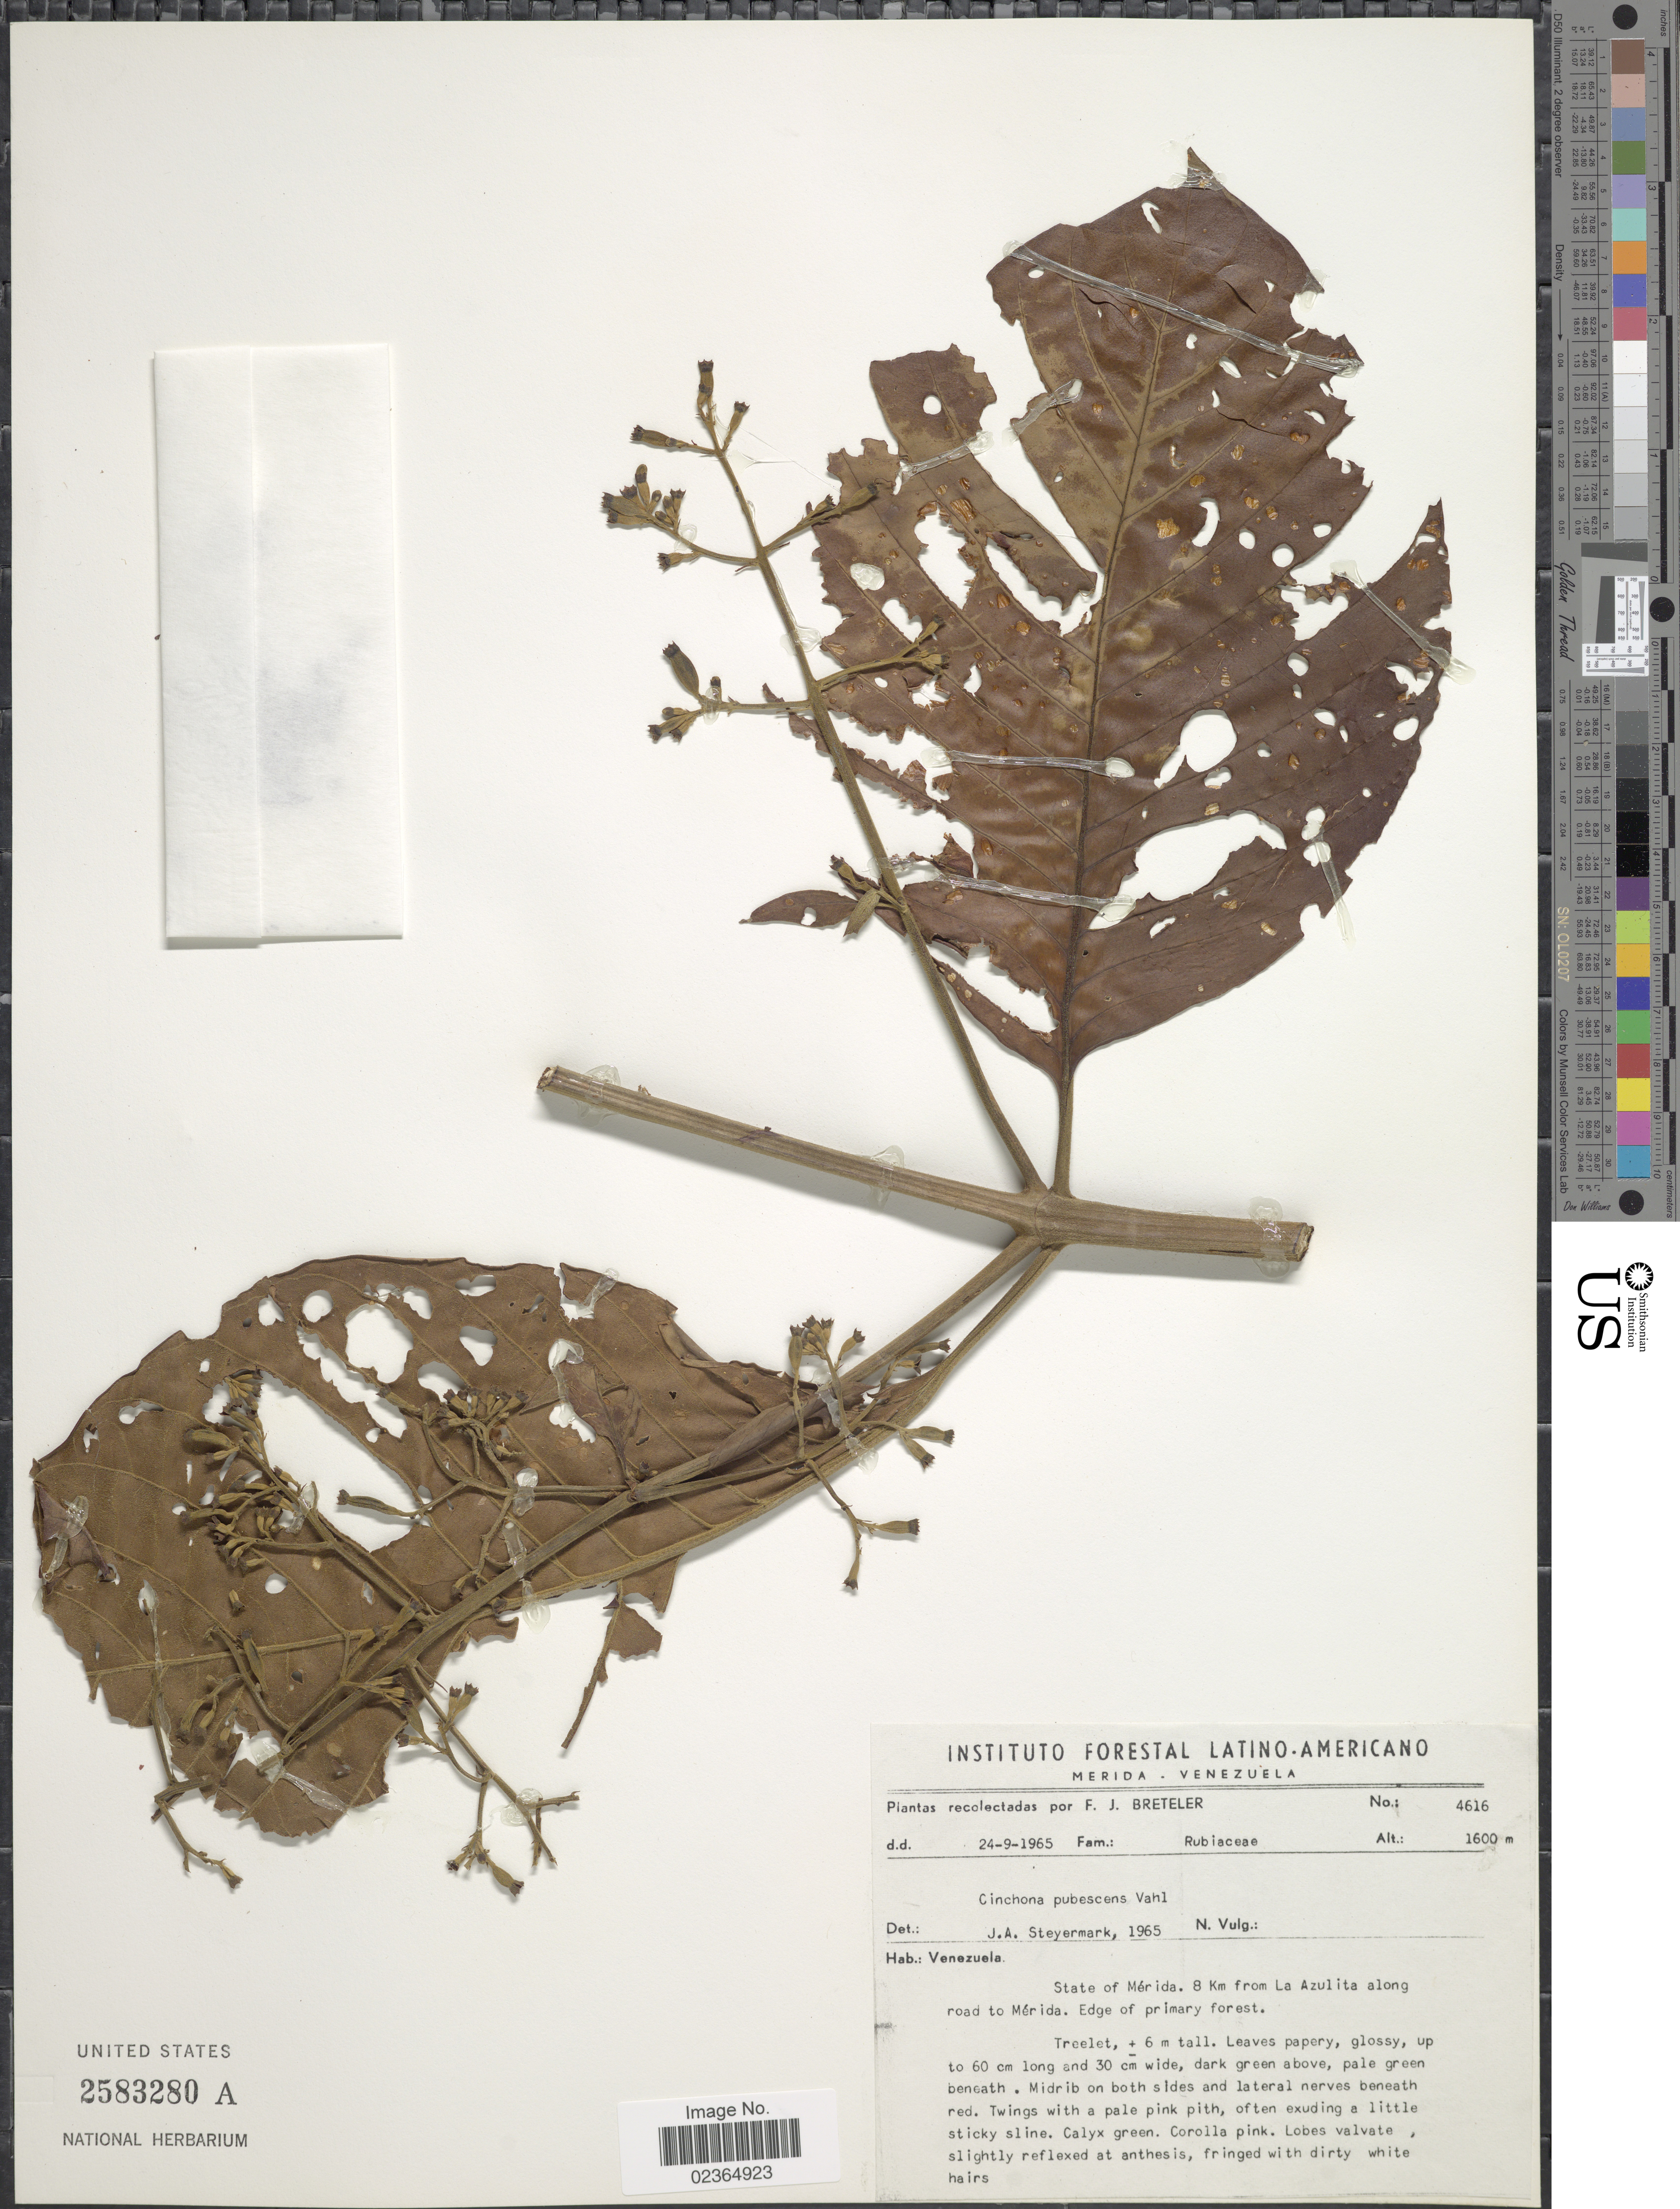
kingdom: Plantae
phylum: Tracheophyta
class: Magnoliopsida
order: Gentianales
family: Rubiaceae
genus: Cinchona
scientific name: Cinchona pubescens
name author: Vahl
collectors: F. J. Breteler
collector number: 4616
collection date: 1965-09-24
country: Venezuela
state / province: Mérida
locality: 8 Km from La Azulita along road to Mérida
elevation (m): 1600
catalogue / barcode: US 2583280A